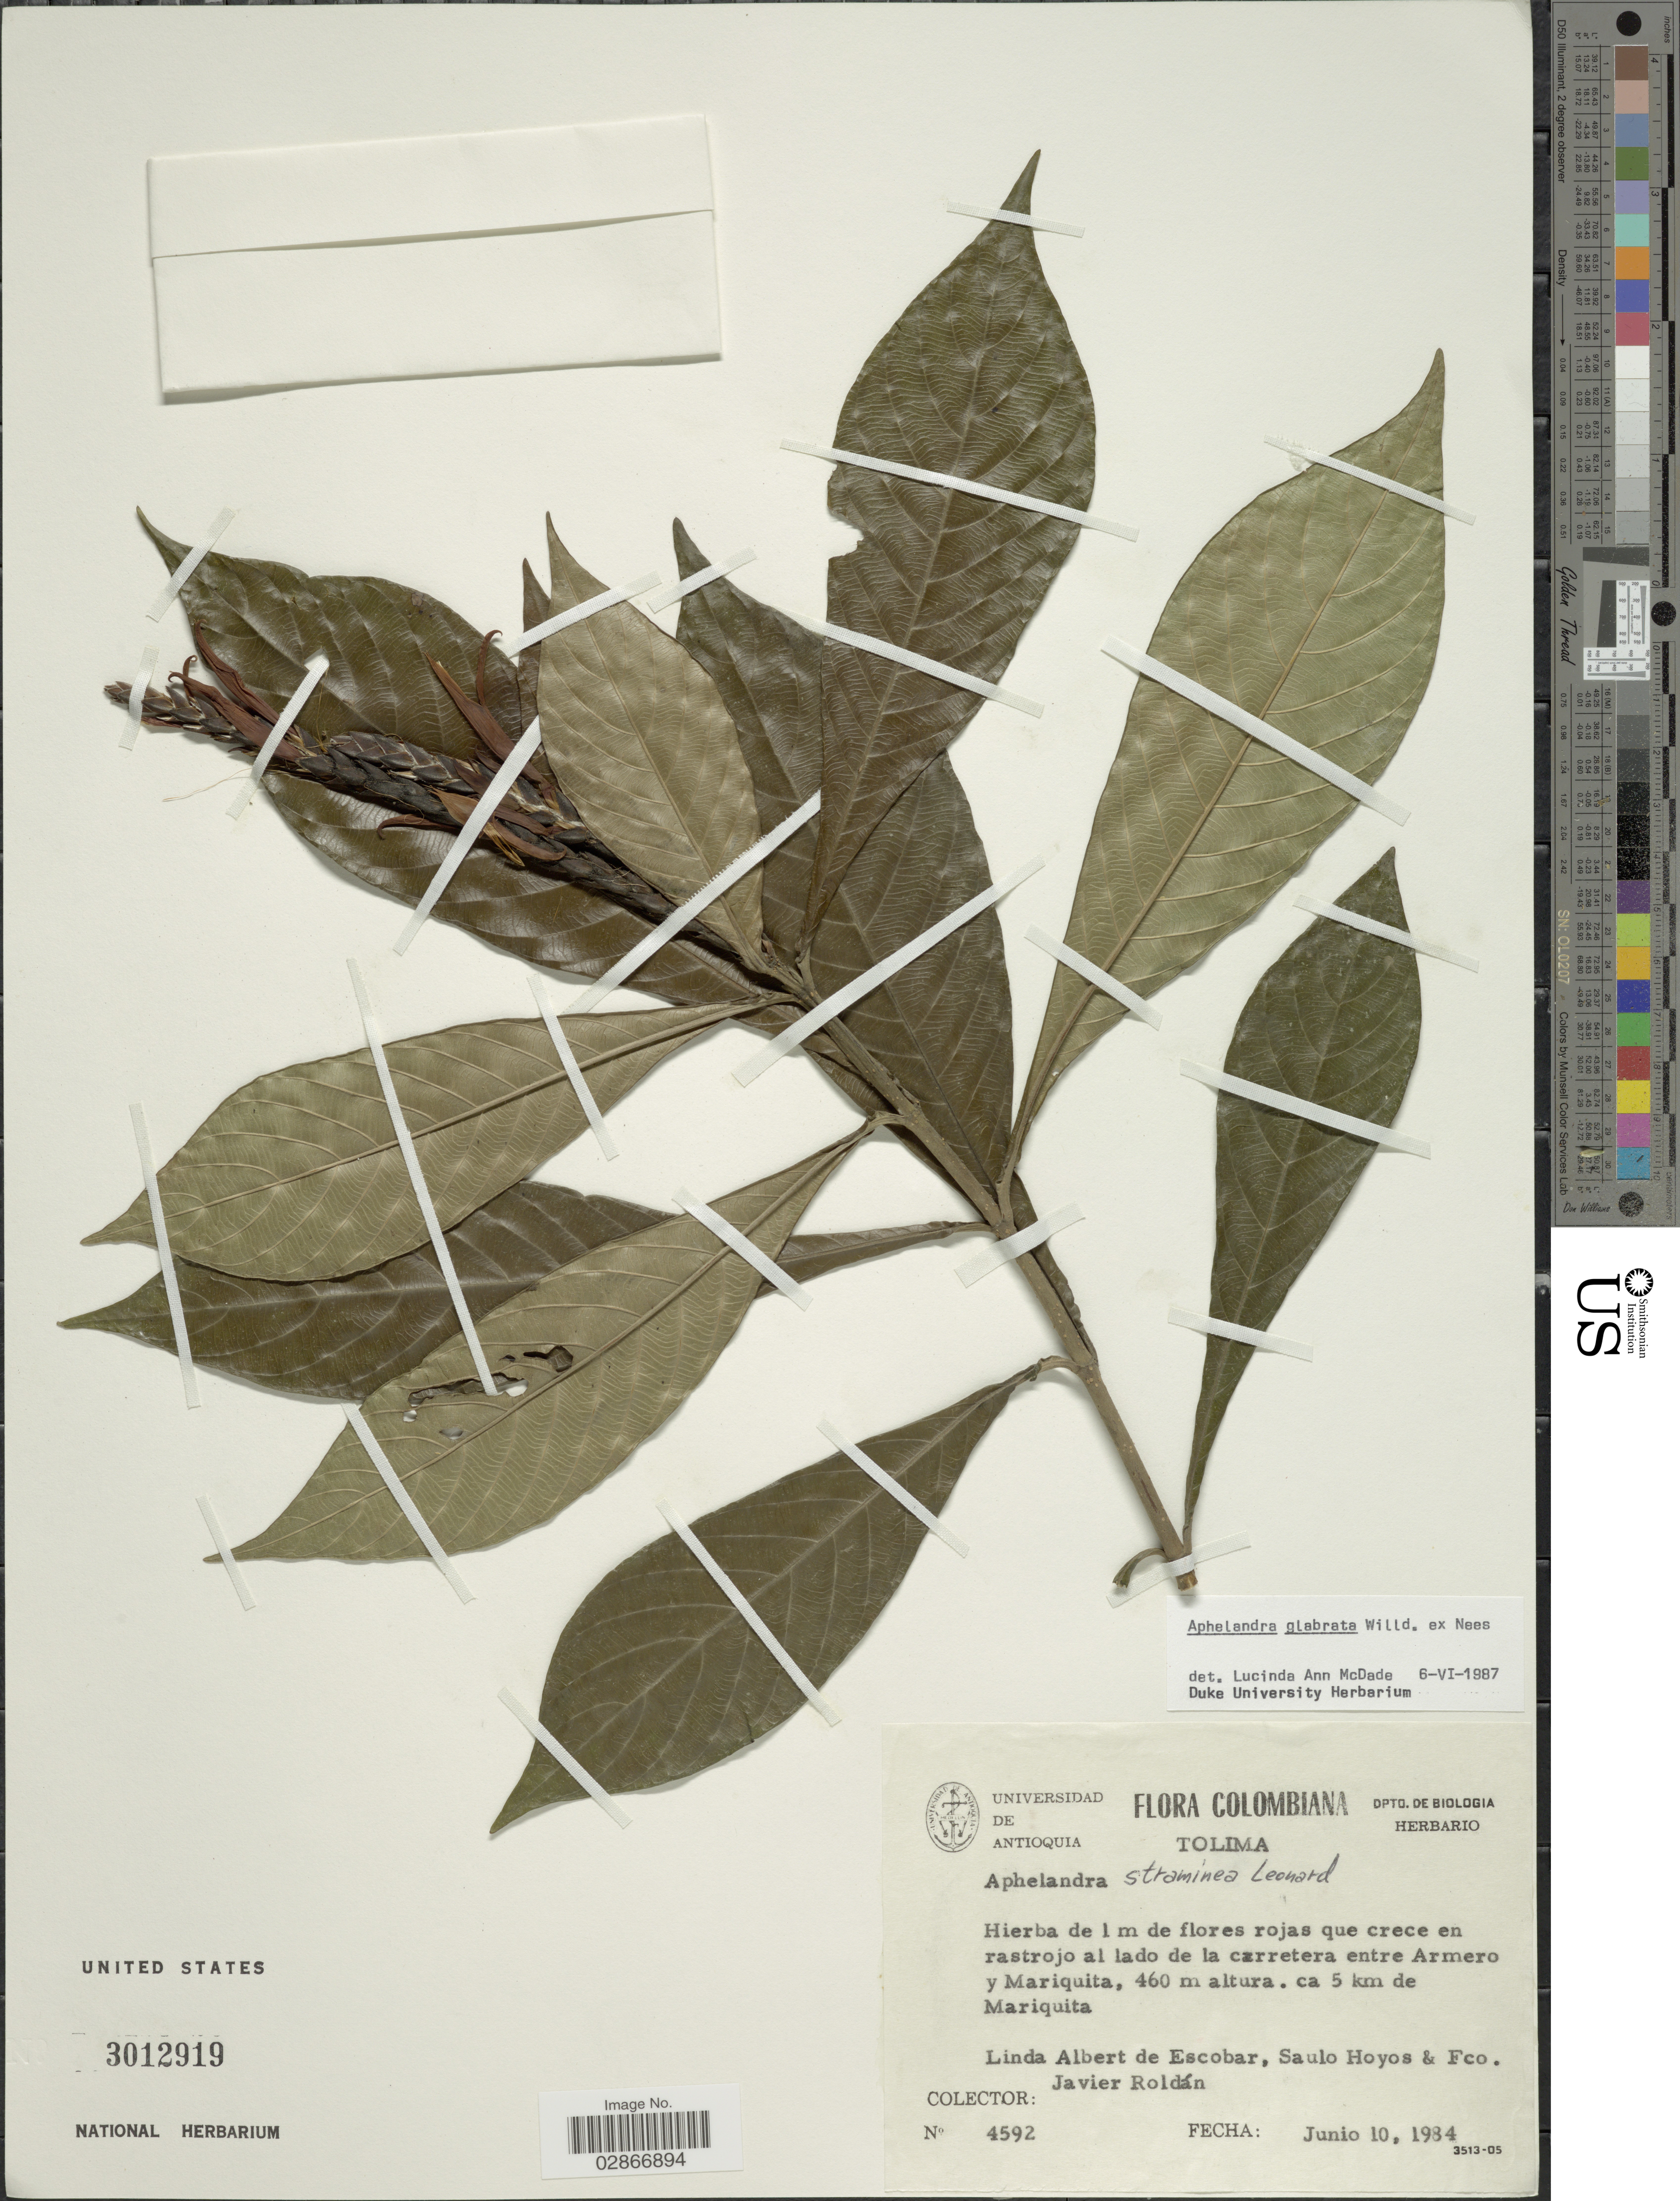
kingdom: Plantae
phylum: Tracheophyta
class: Magnoliopsida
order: Lamiales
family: Acanthaceae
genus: Aphelandra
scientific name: Aphelandra glabrata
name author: Willd. ex Nees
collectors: L. K. de Escobar, S. Hoyos & F. J. Roldán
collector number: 4592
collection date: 1934-06-10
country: Colombia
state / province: Tolima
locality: Entre Armero y Mariquita, ca 5 km de Mariquita.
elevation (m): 460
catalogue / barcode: US 3012919